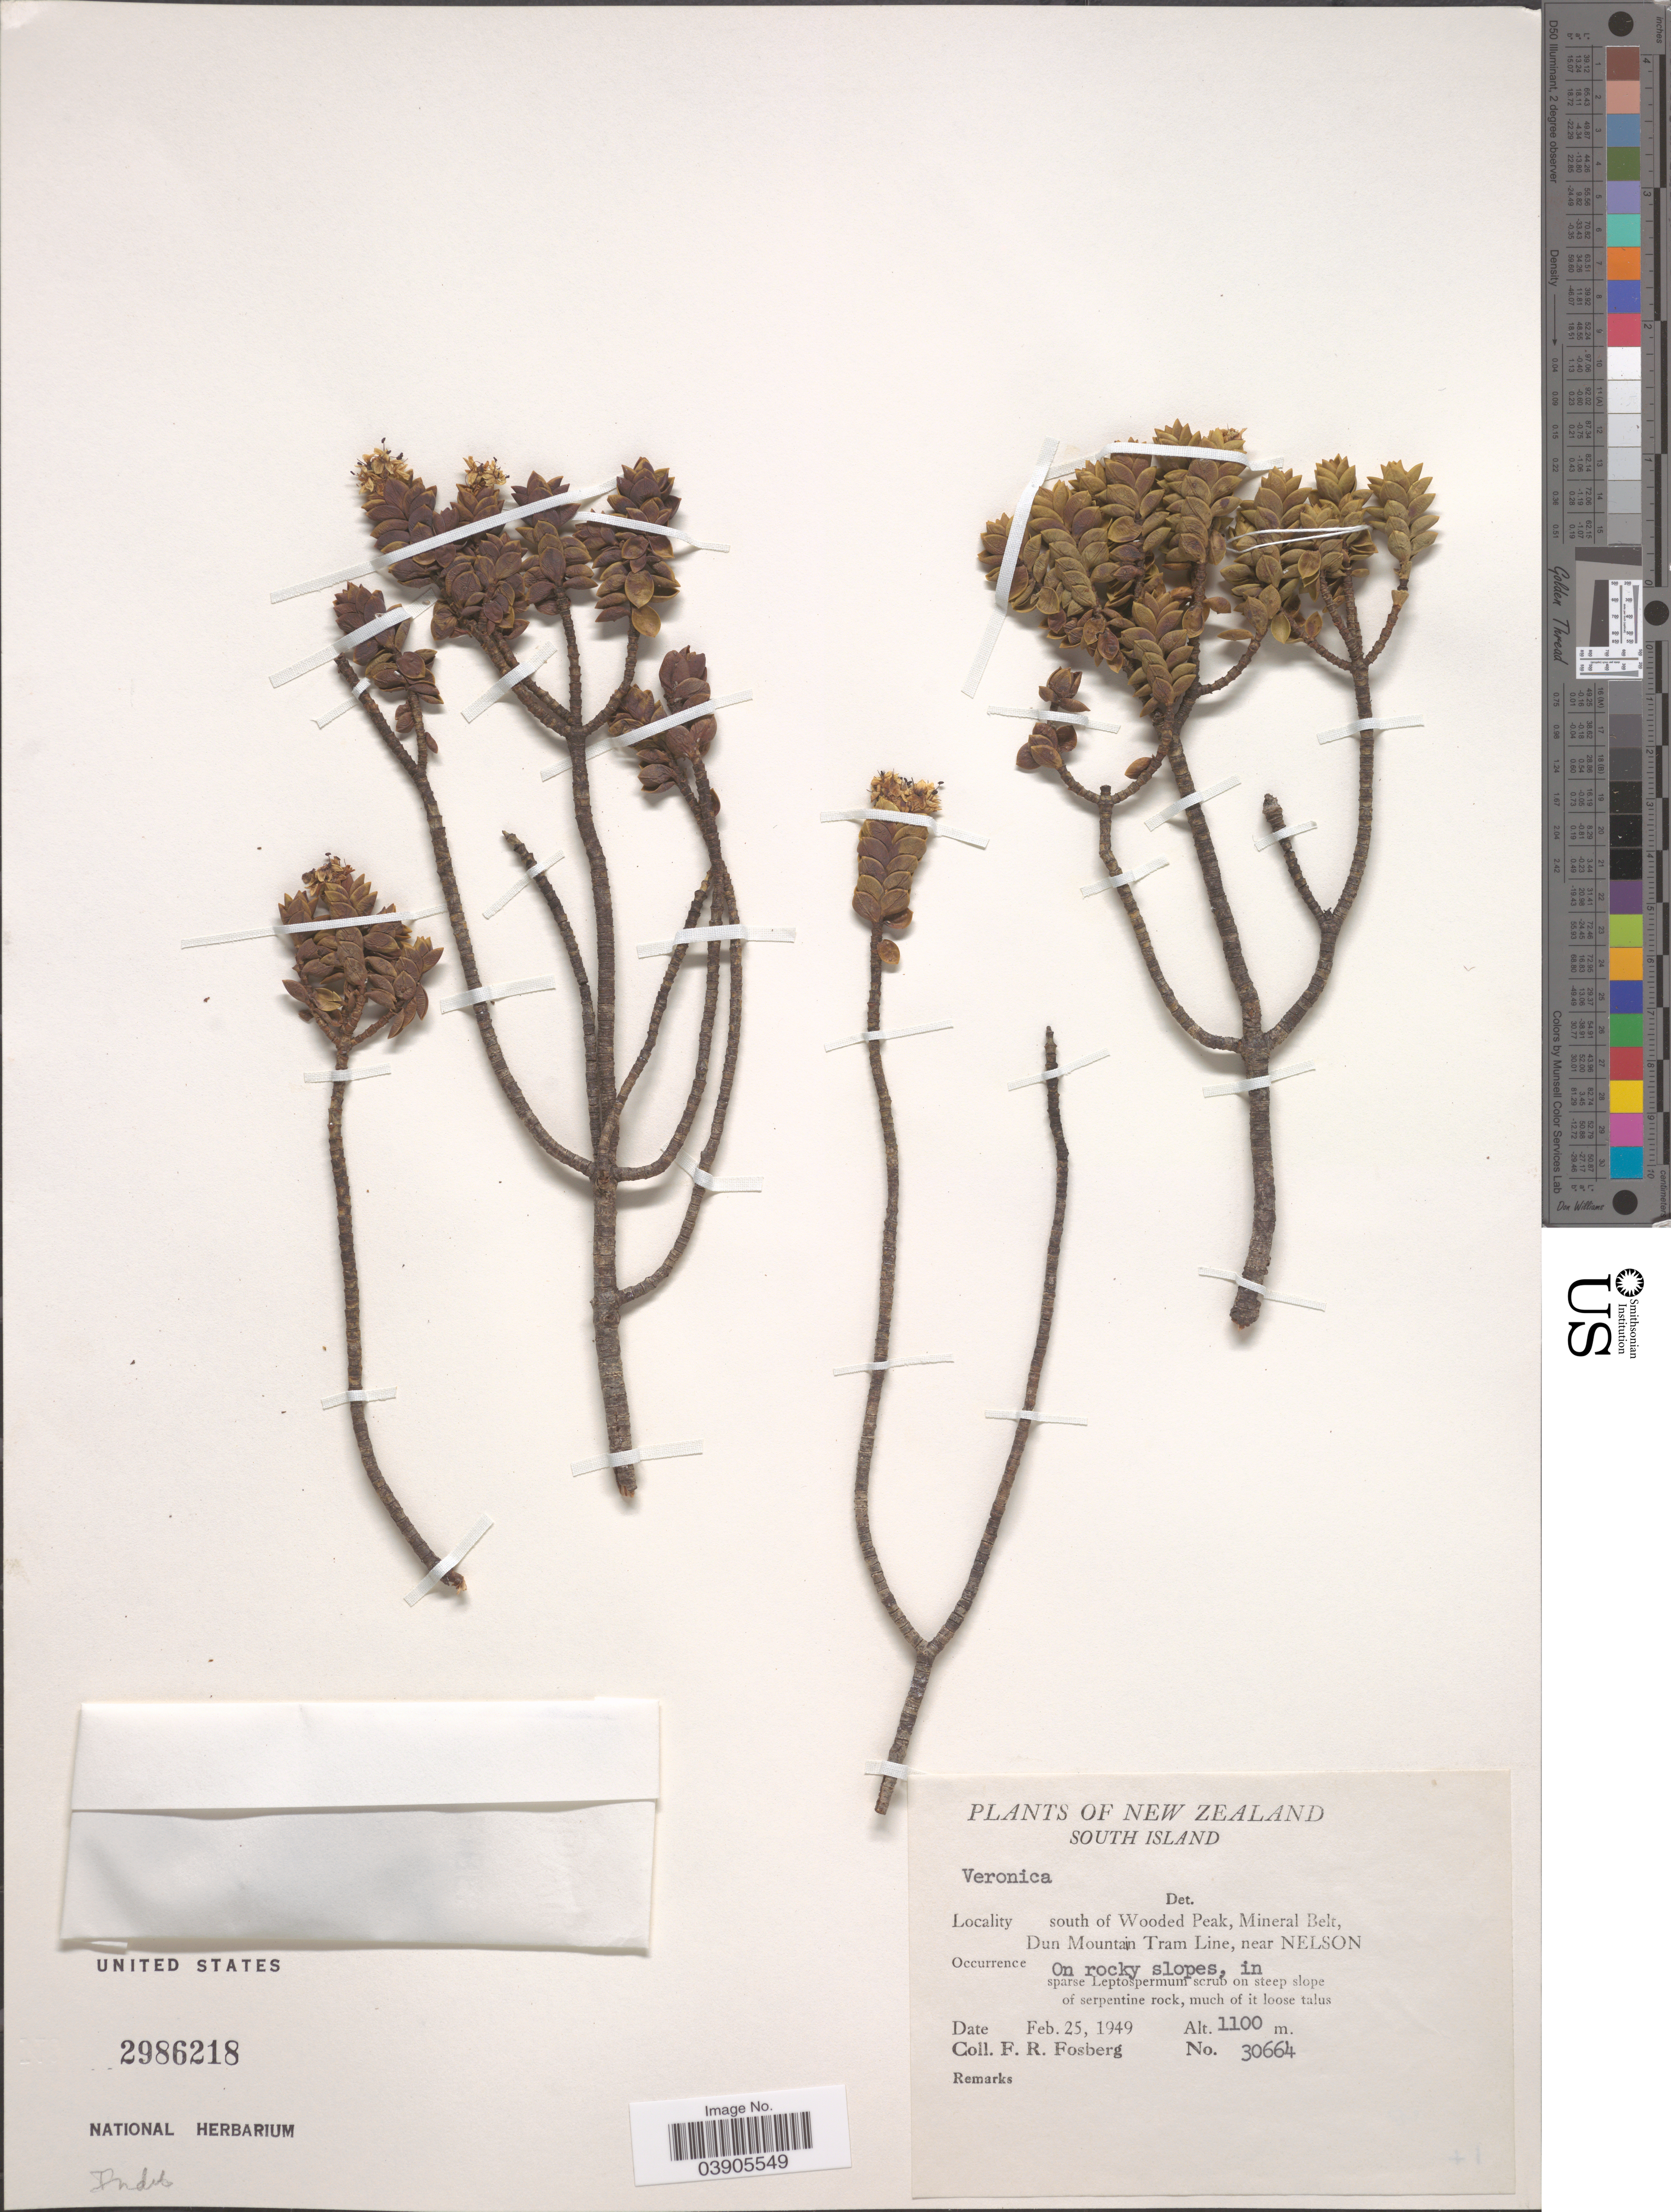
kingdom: Plantae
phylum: Tracheophyta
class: Magnoliopsida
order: Lamiales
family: Plantaginaceae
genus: Veronica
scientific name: Veronica sp.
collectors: F. R. Fosberg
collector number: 30664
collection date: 1949-02-25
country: New Zealand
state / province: Nelson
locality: South Island. South of Wooded Peak, Mineral belt, Dun Mountain Tram Line, near Nelson.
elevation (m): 1100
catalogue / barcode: US 2986218